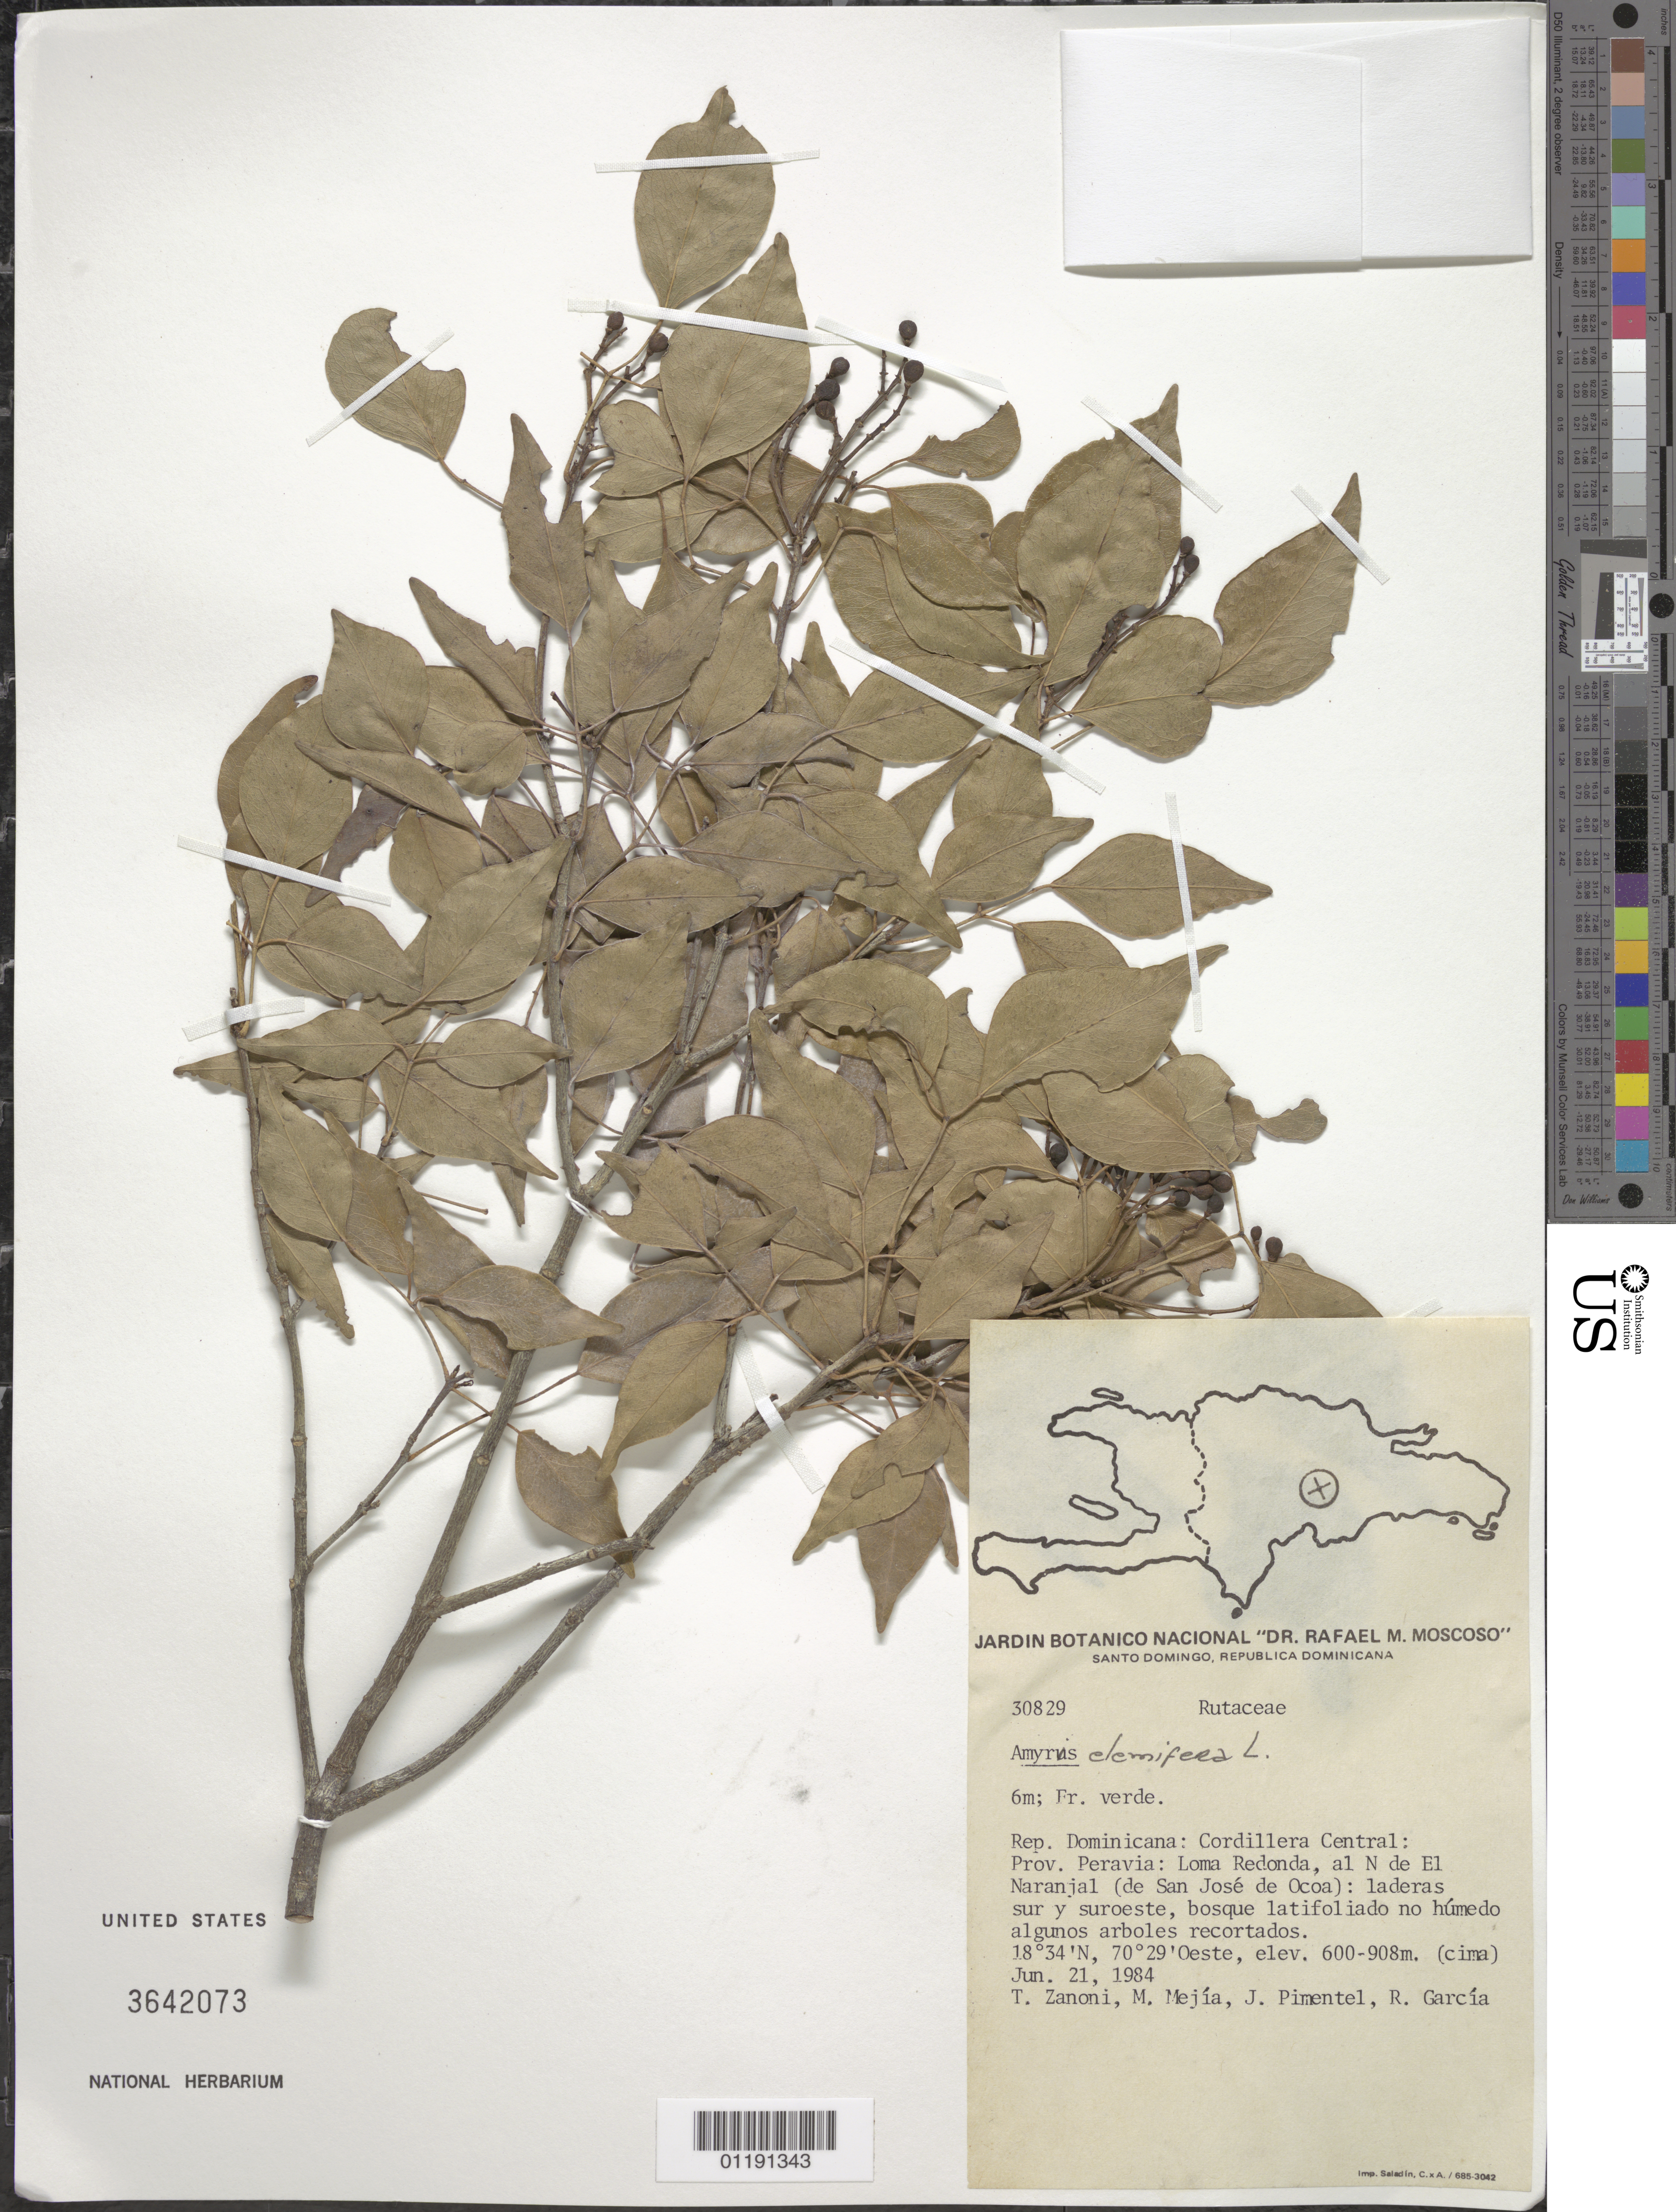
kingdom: Plantae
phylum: Tracheophyta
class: Magnoliopsida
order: Sapindales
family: Rutaceae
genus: Amyris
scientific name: Amyris elemifera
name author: L.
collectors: T. A. Zanoni, M. Mejia, J. Pimentel & R. G. García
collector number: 30829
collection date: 1984-06-21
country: Dominican Republic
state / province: Peravia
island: Hispaniola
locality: Cordillera Central: Loma Redonda, N of El Naranjal (from San José de Ocoa): slopes S and SW.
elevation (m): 600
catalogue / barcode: US 3642073